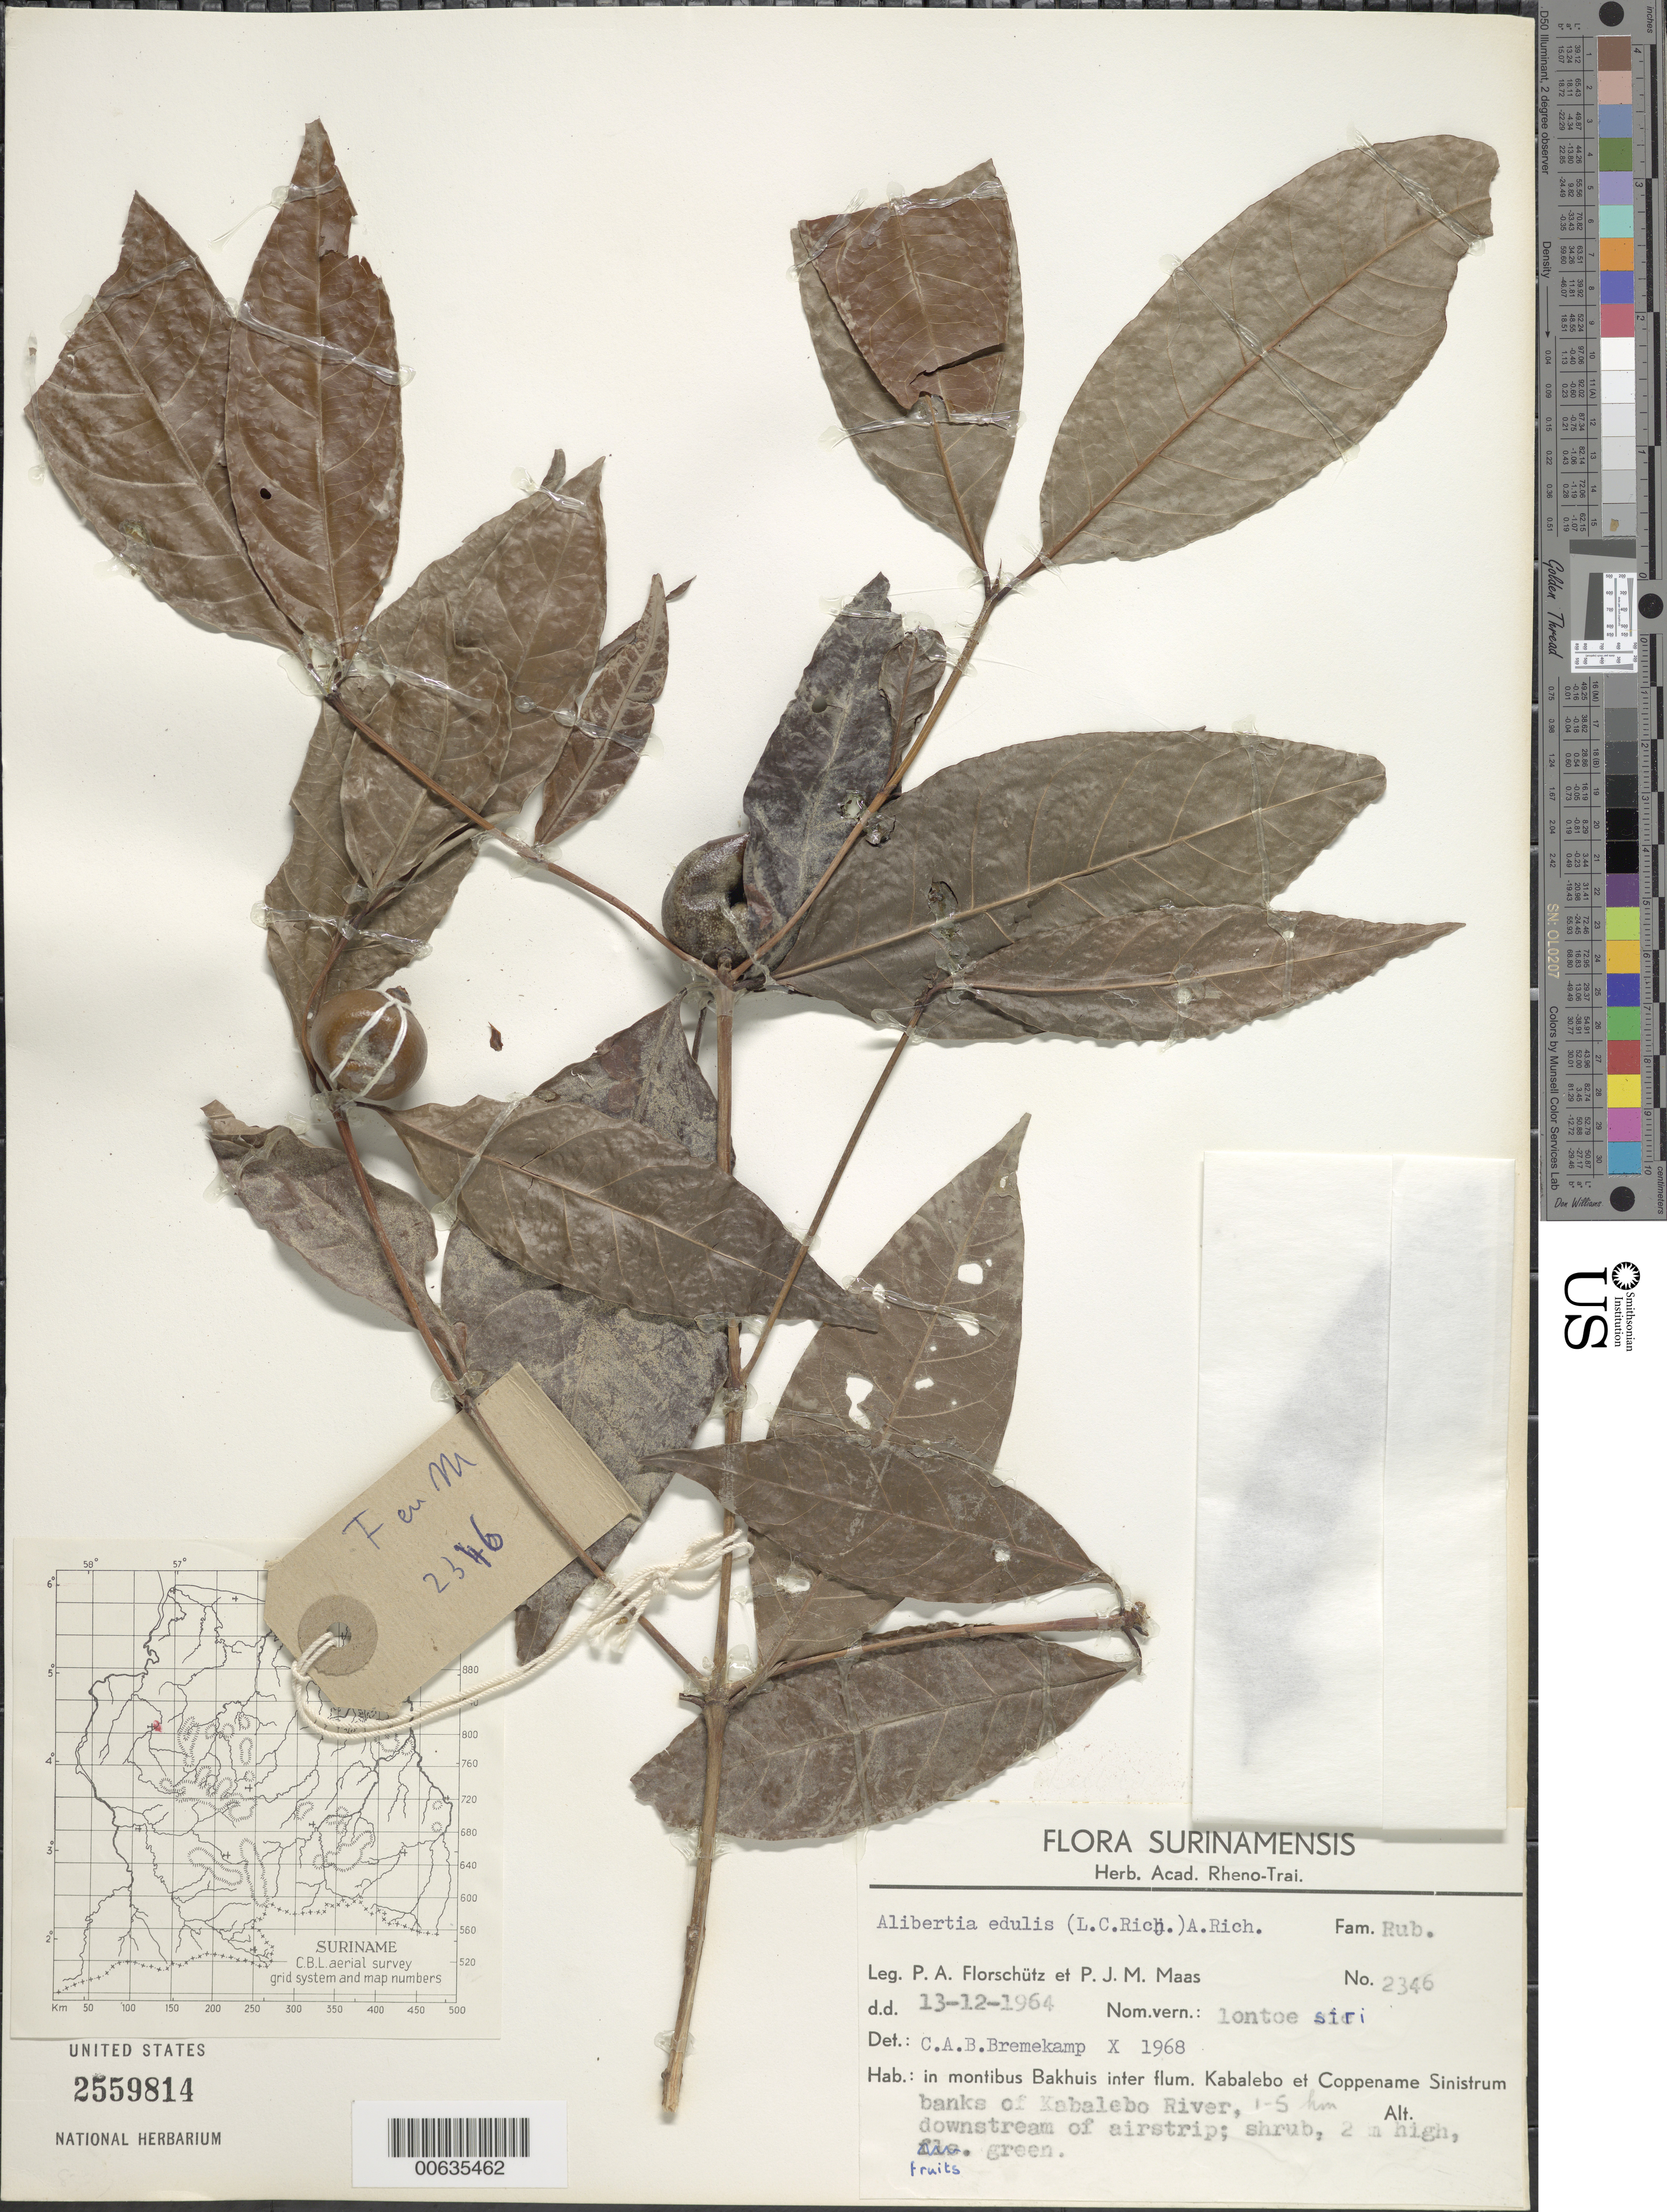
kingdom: Plantae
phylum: Tracheophyta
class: Magnoliopsida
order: Gentianales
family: Rubiaceae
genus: Alibertia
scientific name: Alibertia edulis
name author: (Rich.) A. Rich. ex DC.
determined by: Bremekamp, C. E. B.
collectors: P. Florschütz & P. Maas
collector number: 2346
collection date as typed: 13-Dec-64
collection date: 1964-12-13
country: Suriname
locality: Mont Bakhuis, betw. Kabalebo & Coppename Sinistrum Rivers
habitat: Riverbank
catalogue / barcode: US 2559814